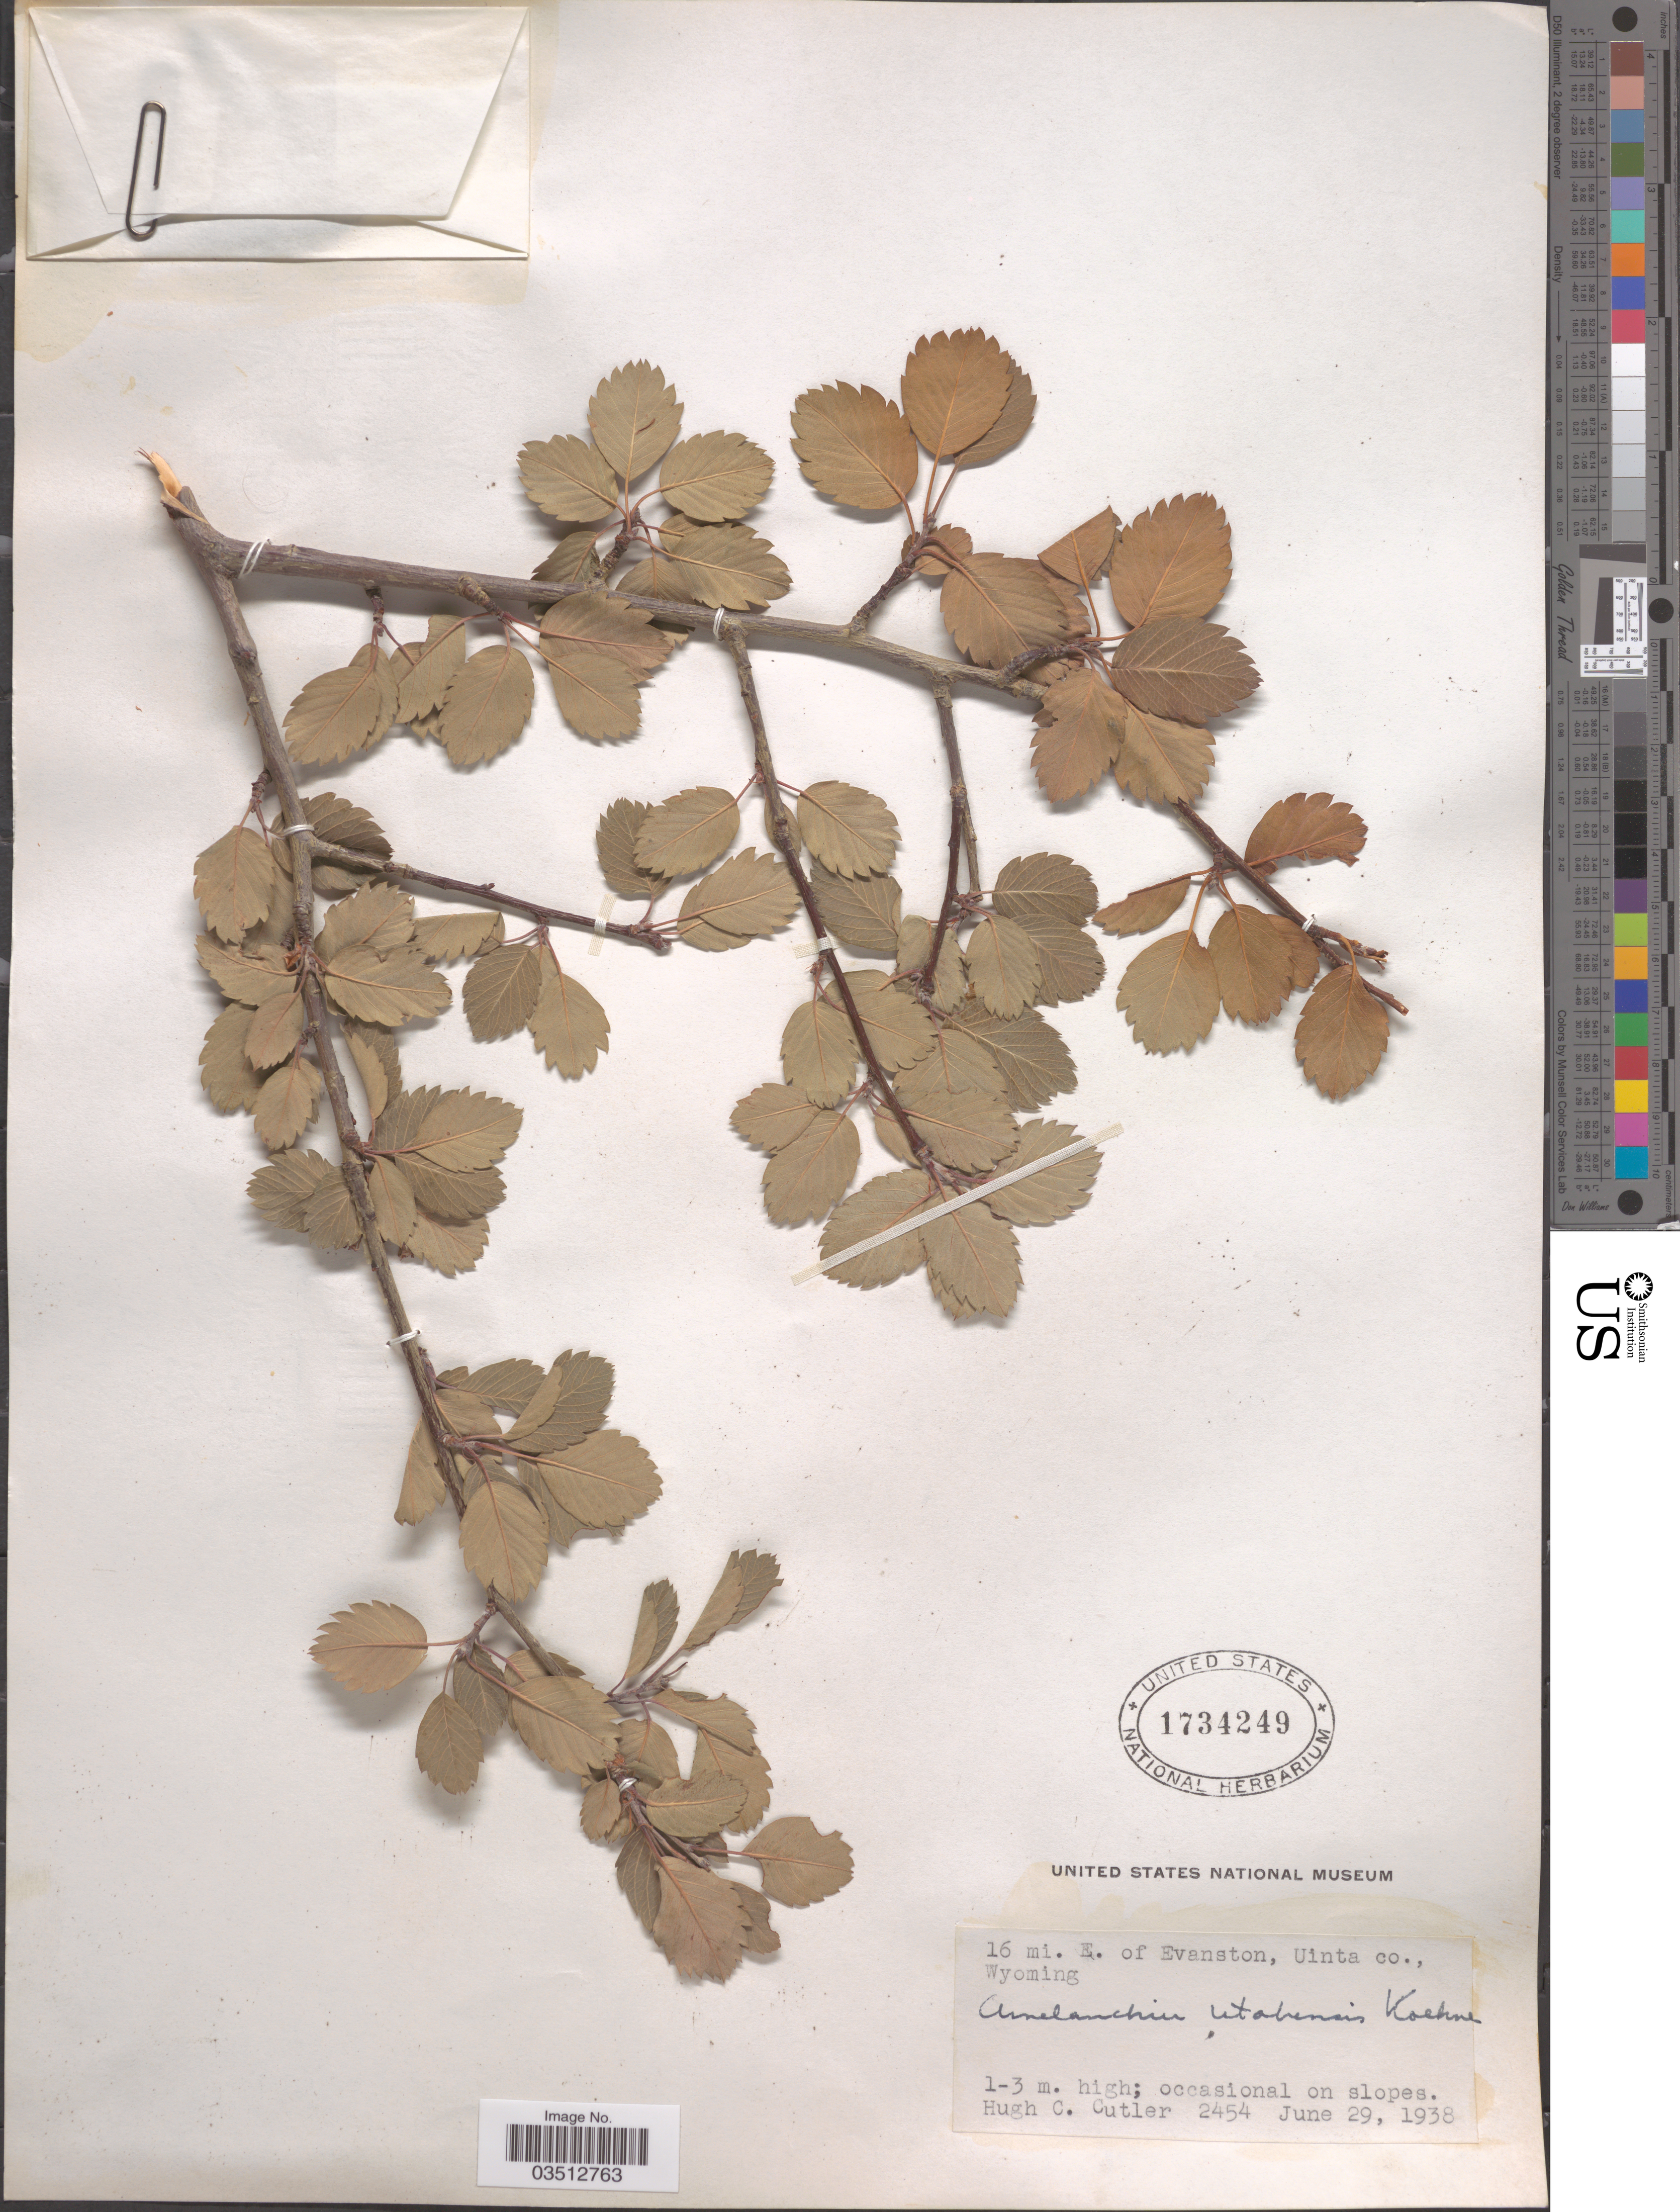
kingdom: Plantae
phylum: Tracheophyta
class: Magnoliopsida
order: Rosales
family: Rosaceae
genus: Amelanchier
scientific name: Amelanchier utahensis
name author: Koehne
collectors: H. C. Cutler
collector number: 2454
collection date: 1938-06-29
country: United States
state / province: Wyoming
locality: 16 mi. E. of Evanston, Uinta co.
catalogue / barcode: US 1734249